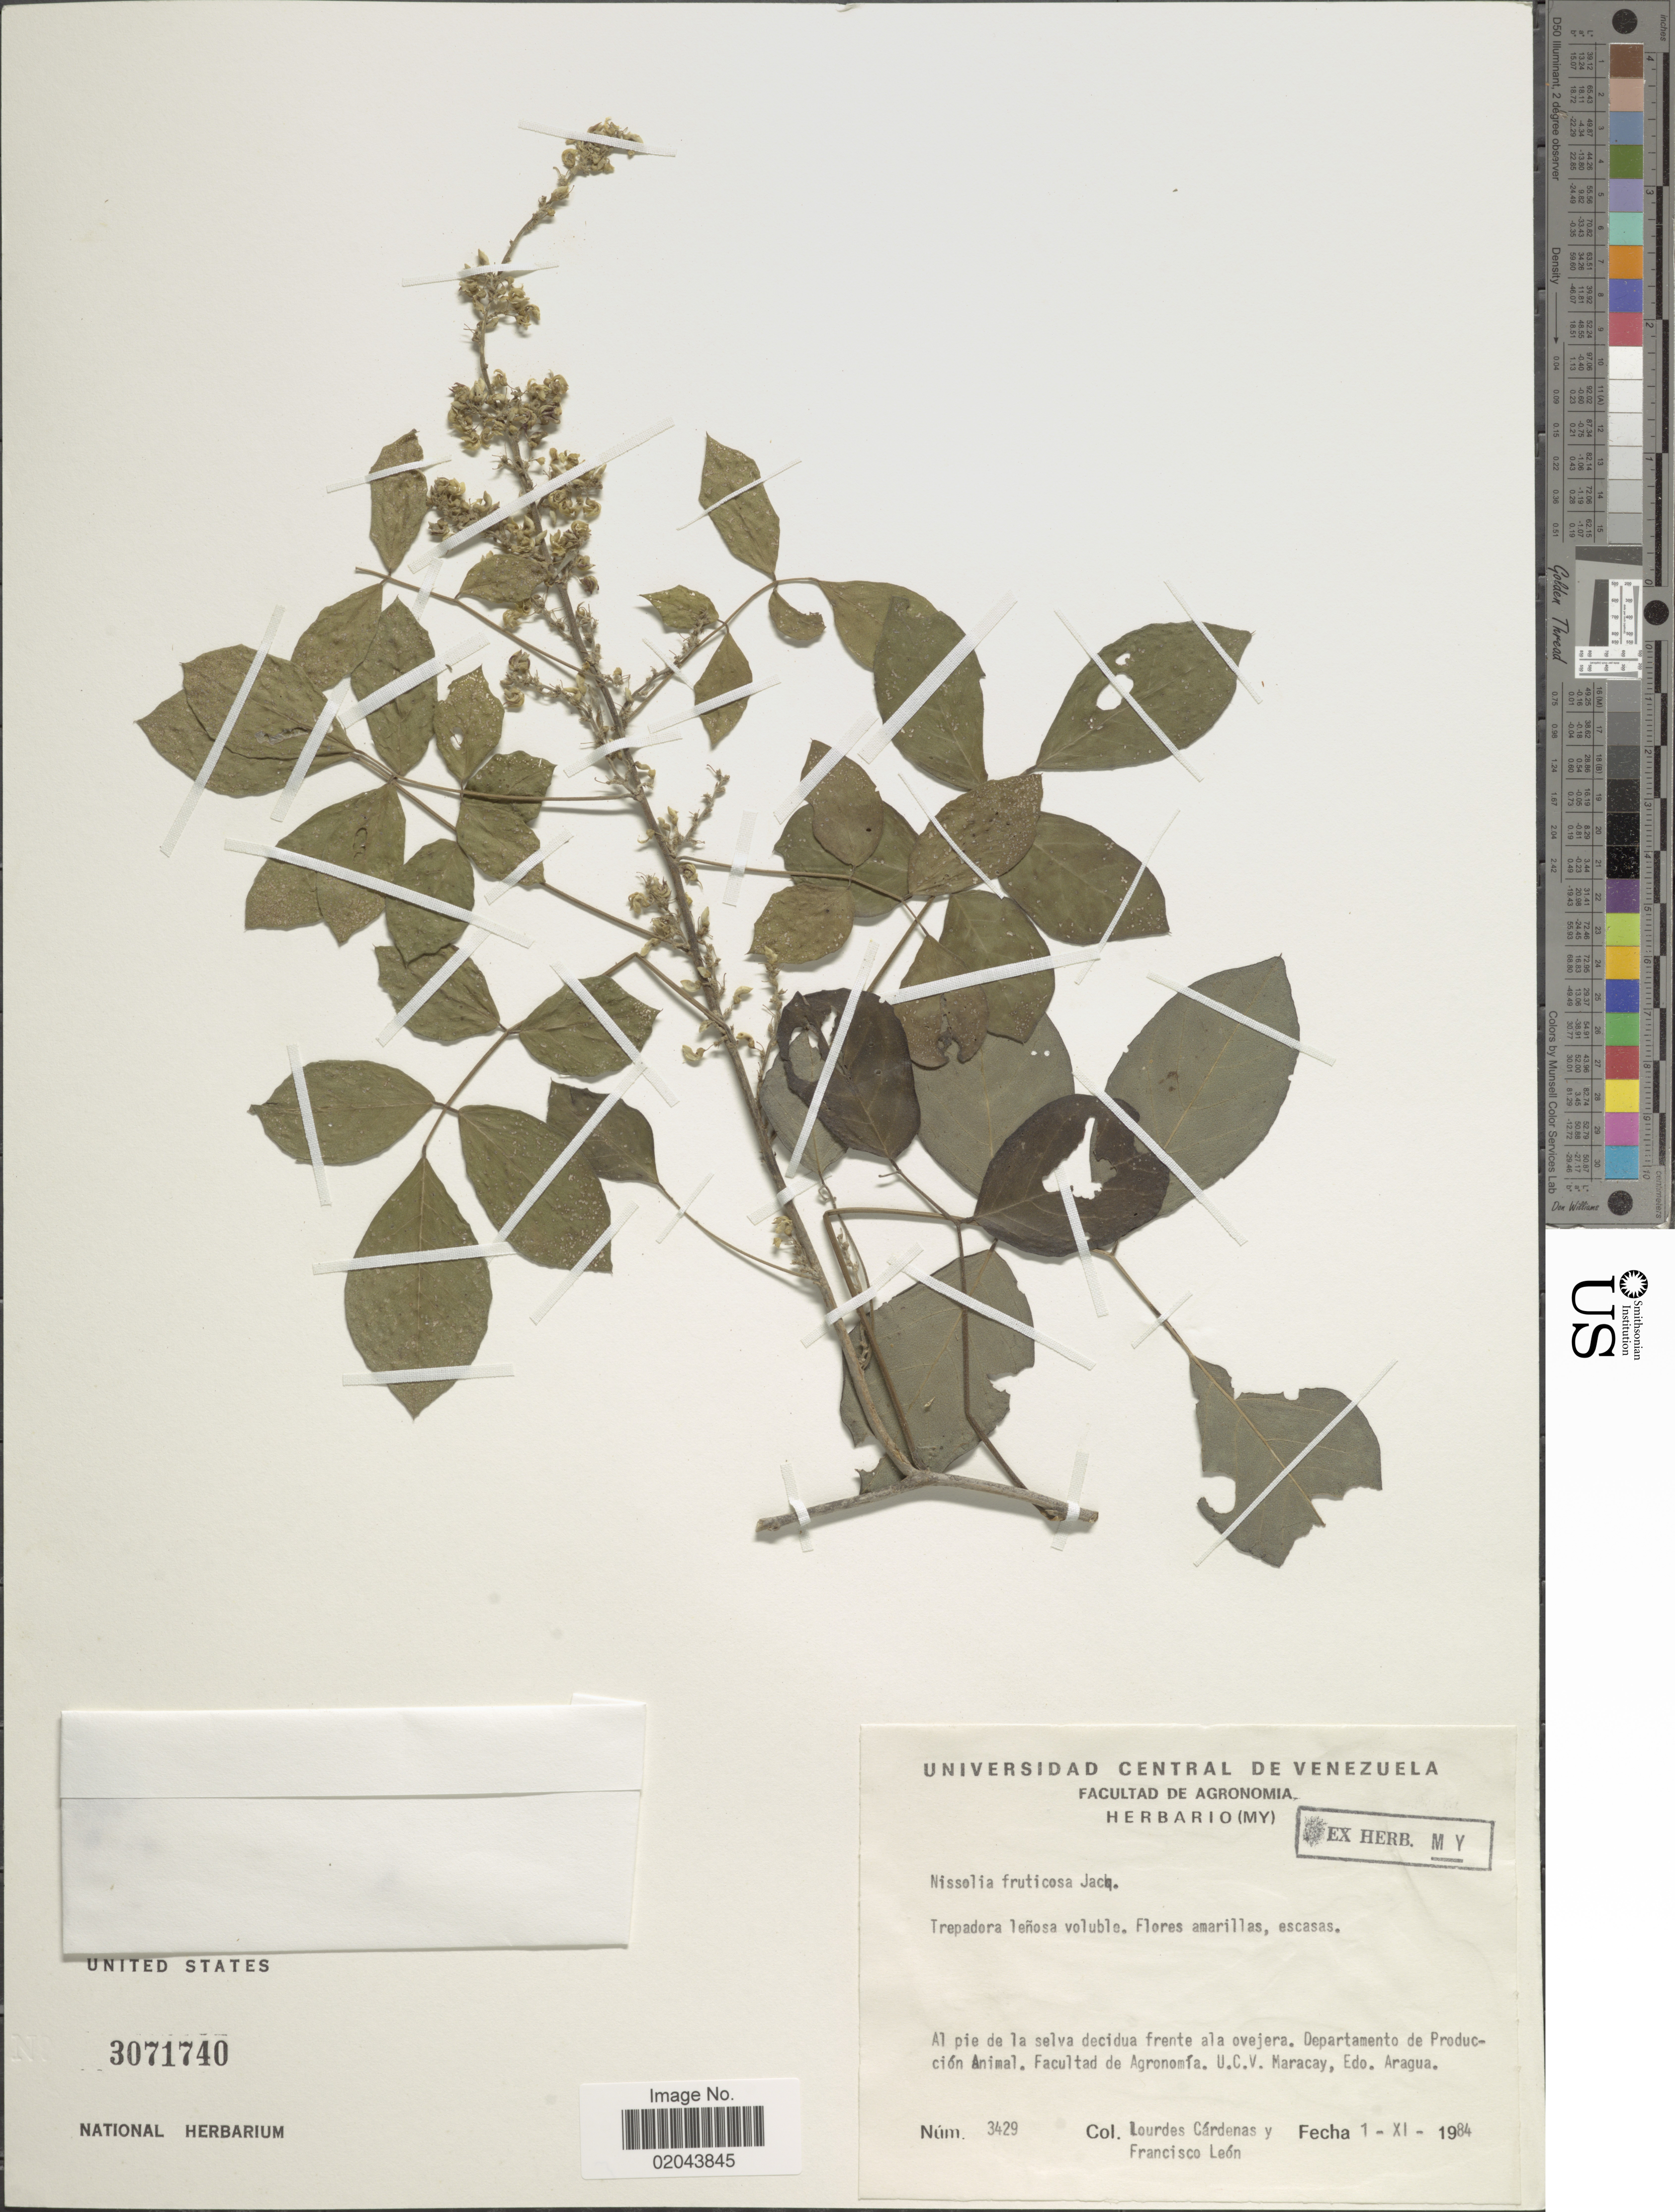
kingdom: Plantae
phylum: Tracheophyta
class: Magnoliopsida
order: Fabales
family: Fabaceae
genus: Nissolia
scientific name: Nissolia fruticosa var. fruticosa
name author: Jacq.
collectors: L. Cárdenas & F. Leon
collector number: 3429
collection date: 1984-11-01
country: Venezuela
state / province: Aragua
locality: Al pie de la selva decidua frente ala ovejara, Departamento de Producion Animal, Facultad de Agronomia, U.C.V. Maracay.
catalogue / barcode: US 3071740